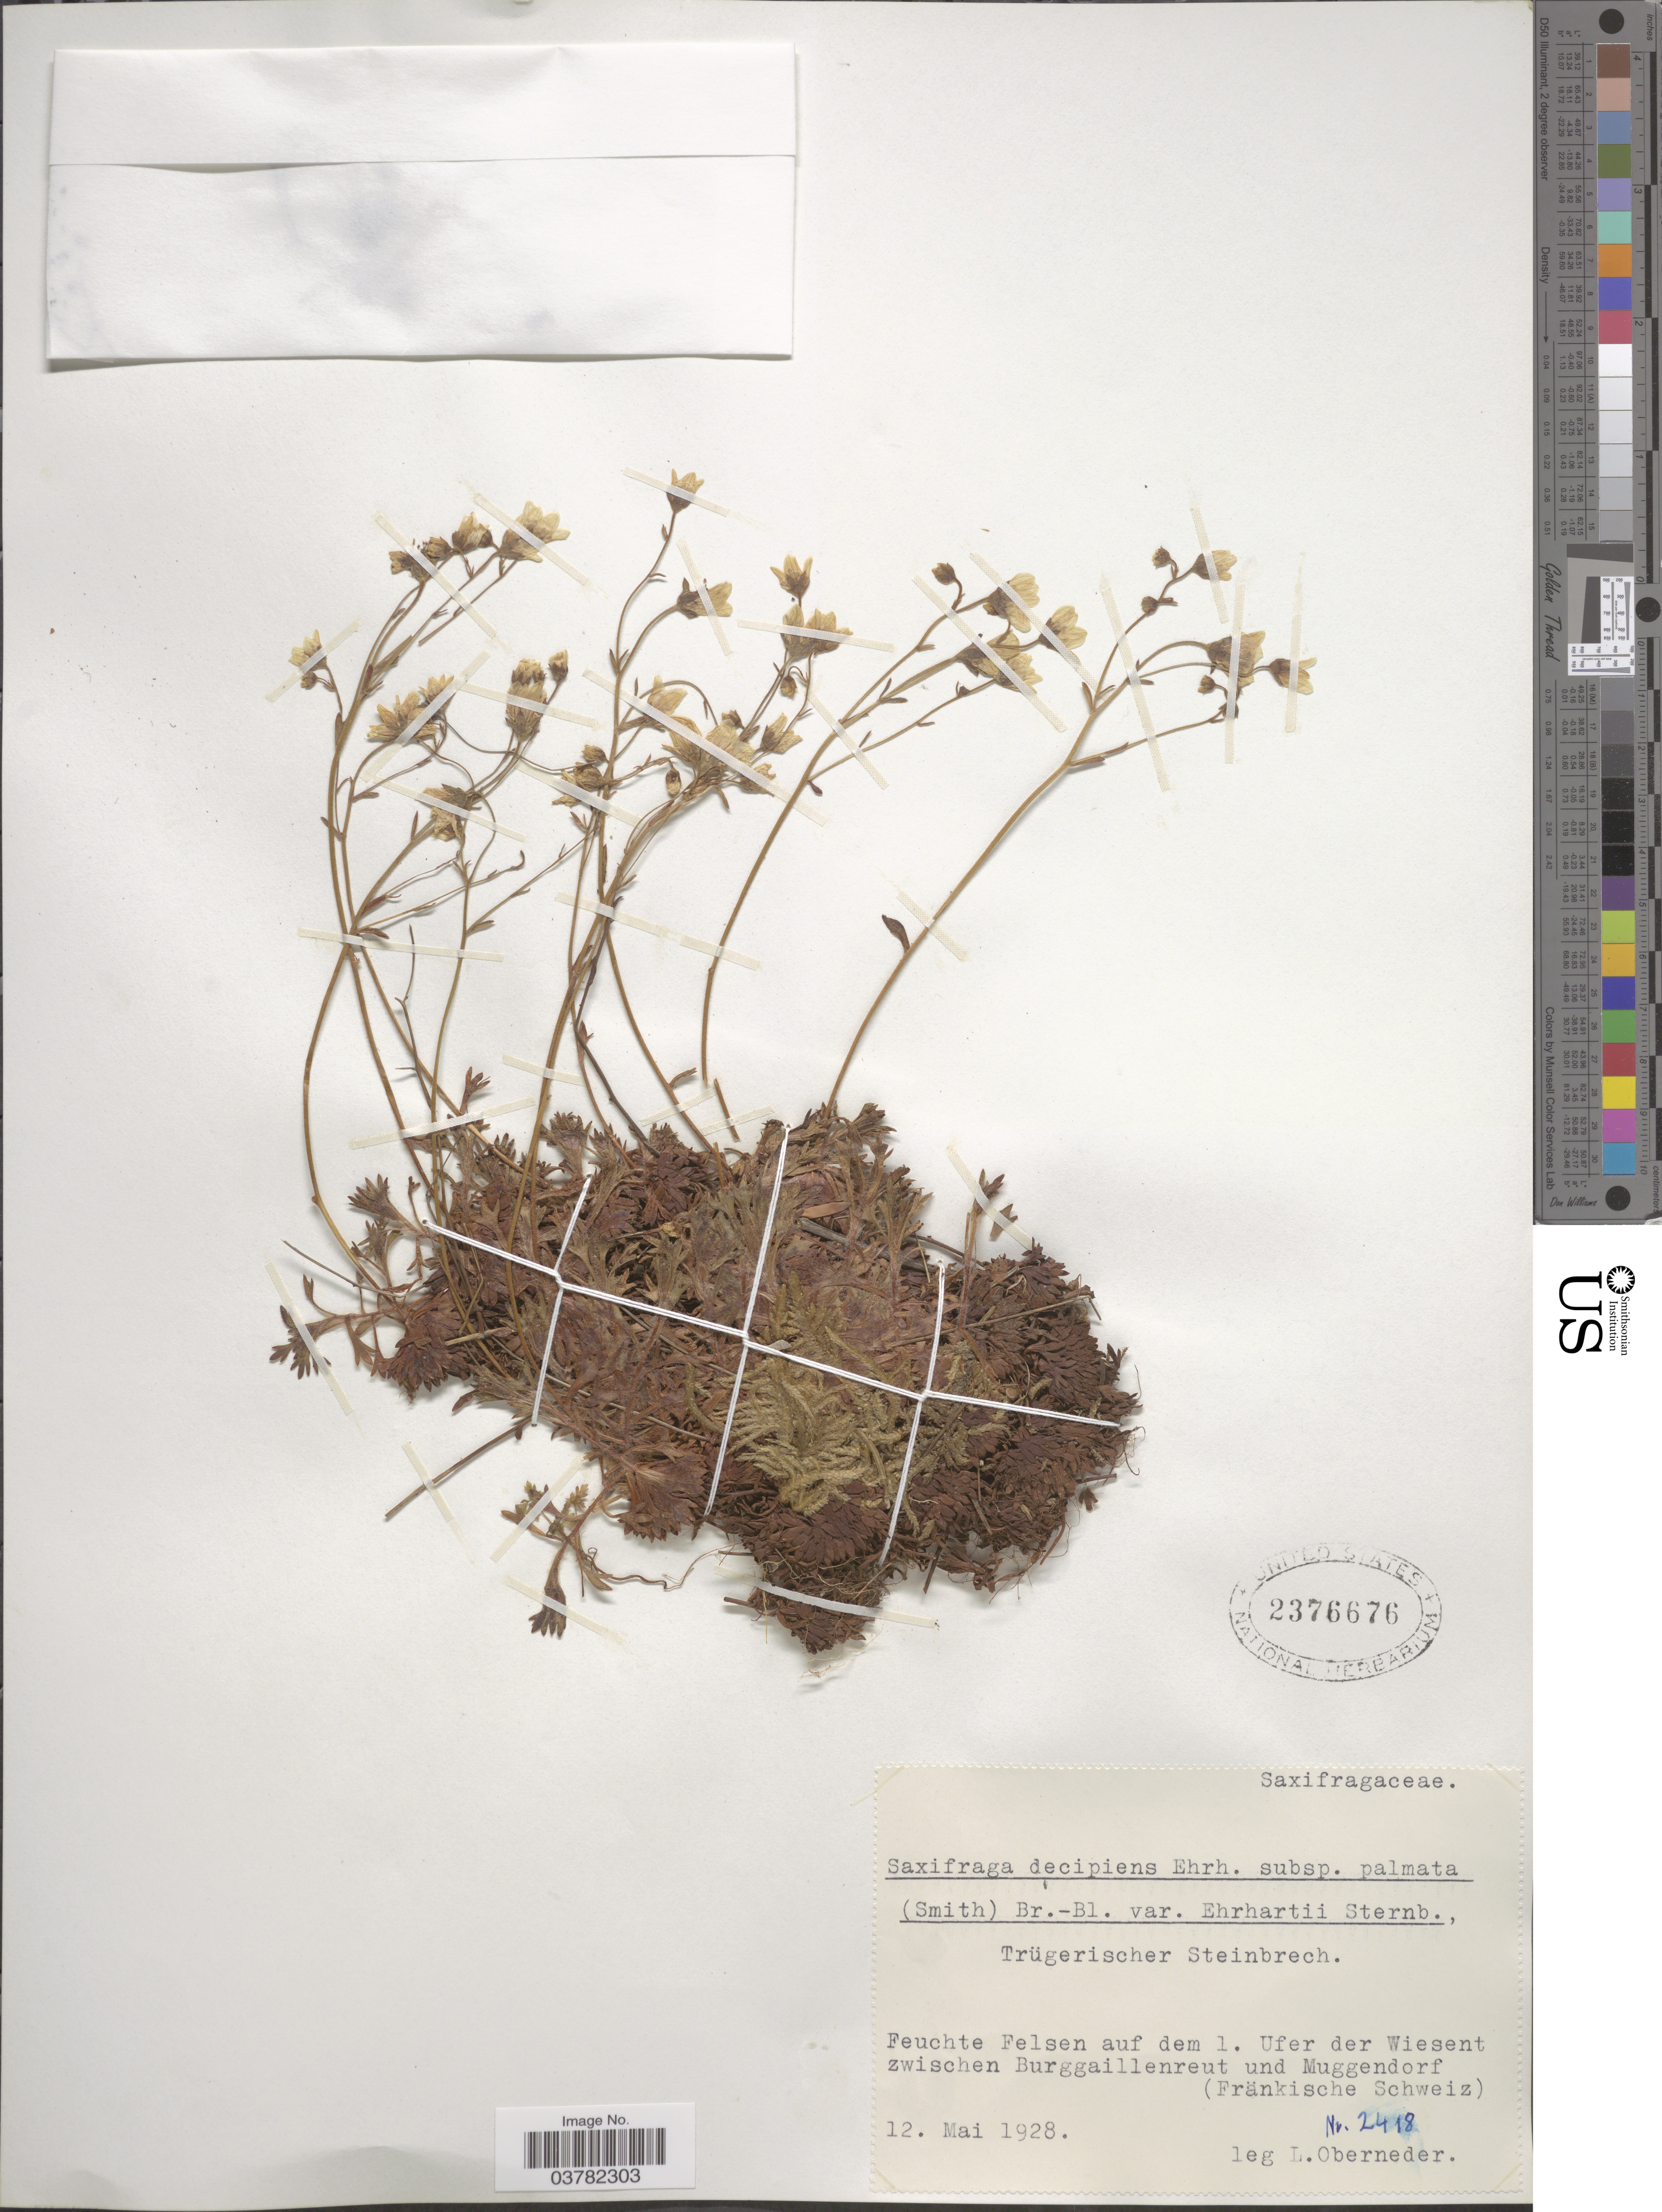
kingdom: Plantae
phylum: Tracheophyta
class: Magnoliopsida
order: Saxifragales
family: Saxifragaceae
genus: Saxifraga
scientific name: Saxifraga decipiens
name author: Ehrh.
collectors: L. Oberneder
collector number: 2418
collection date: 1928-05-12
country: Switzerland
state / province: Schwyz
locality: Feuchte Felsen auf dem 1. Ufer der Wiesent zwischen Burggaillenreut und Muggendorf (Fränkische Schweiz).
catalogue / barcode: US 2376676